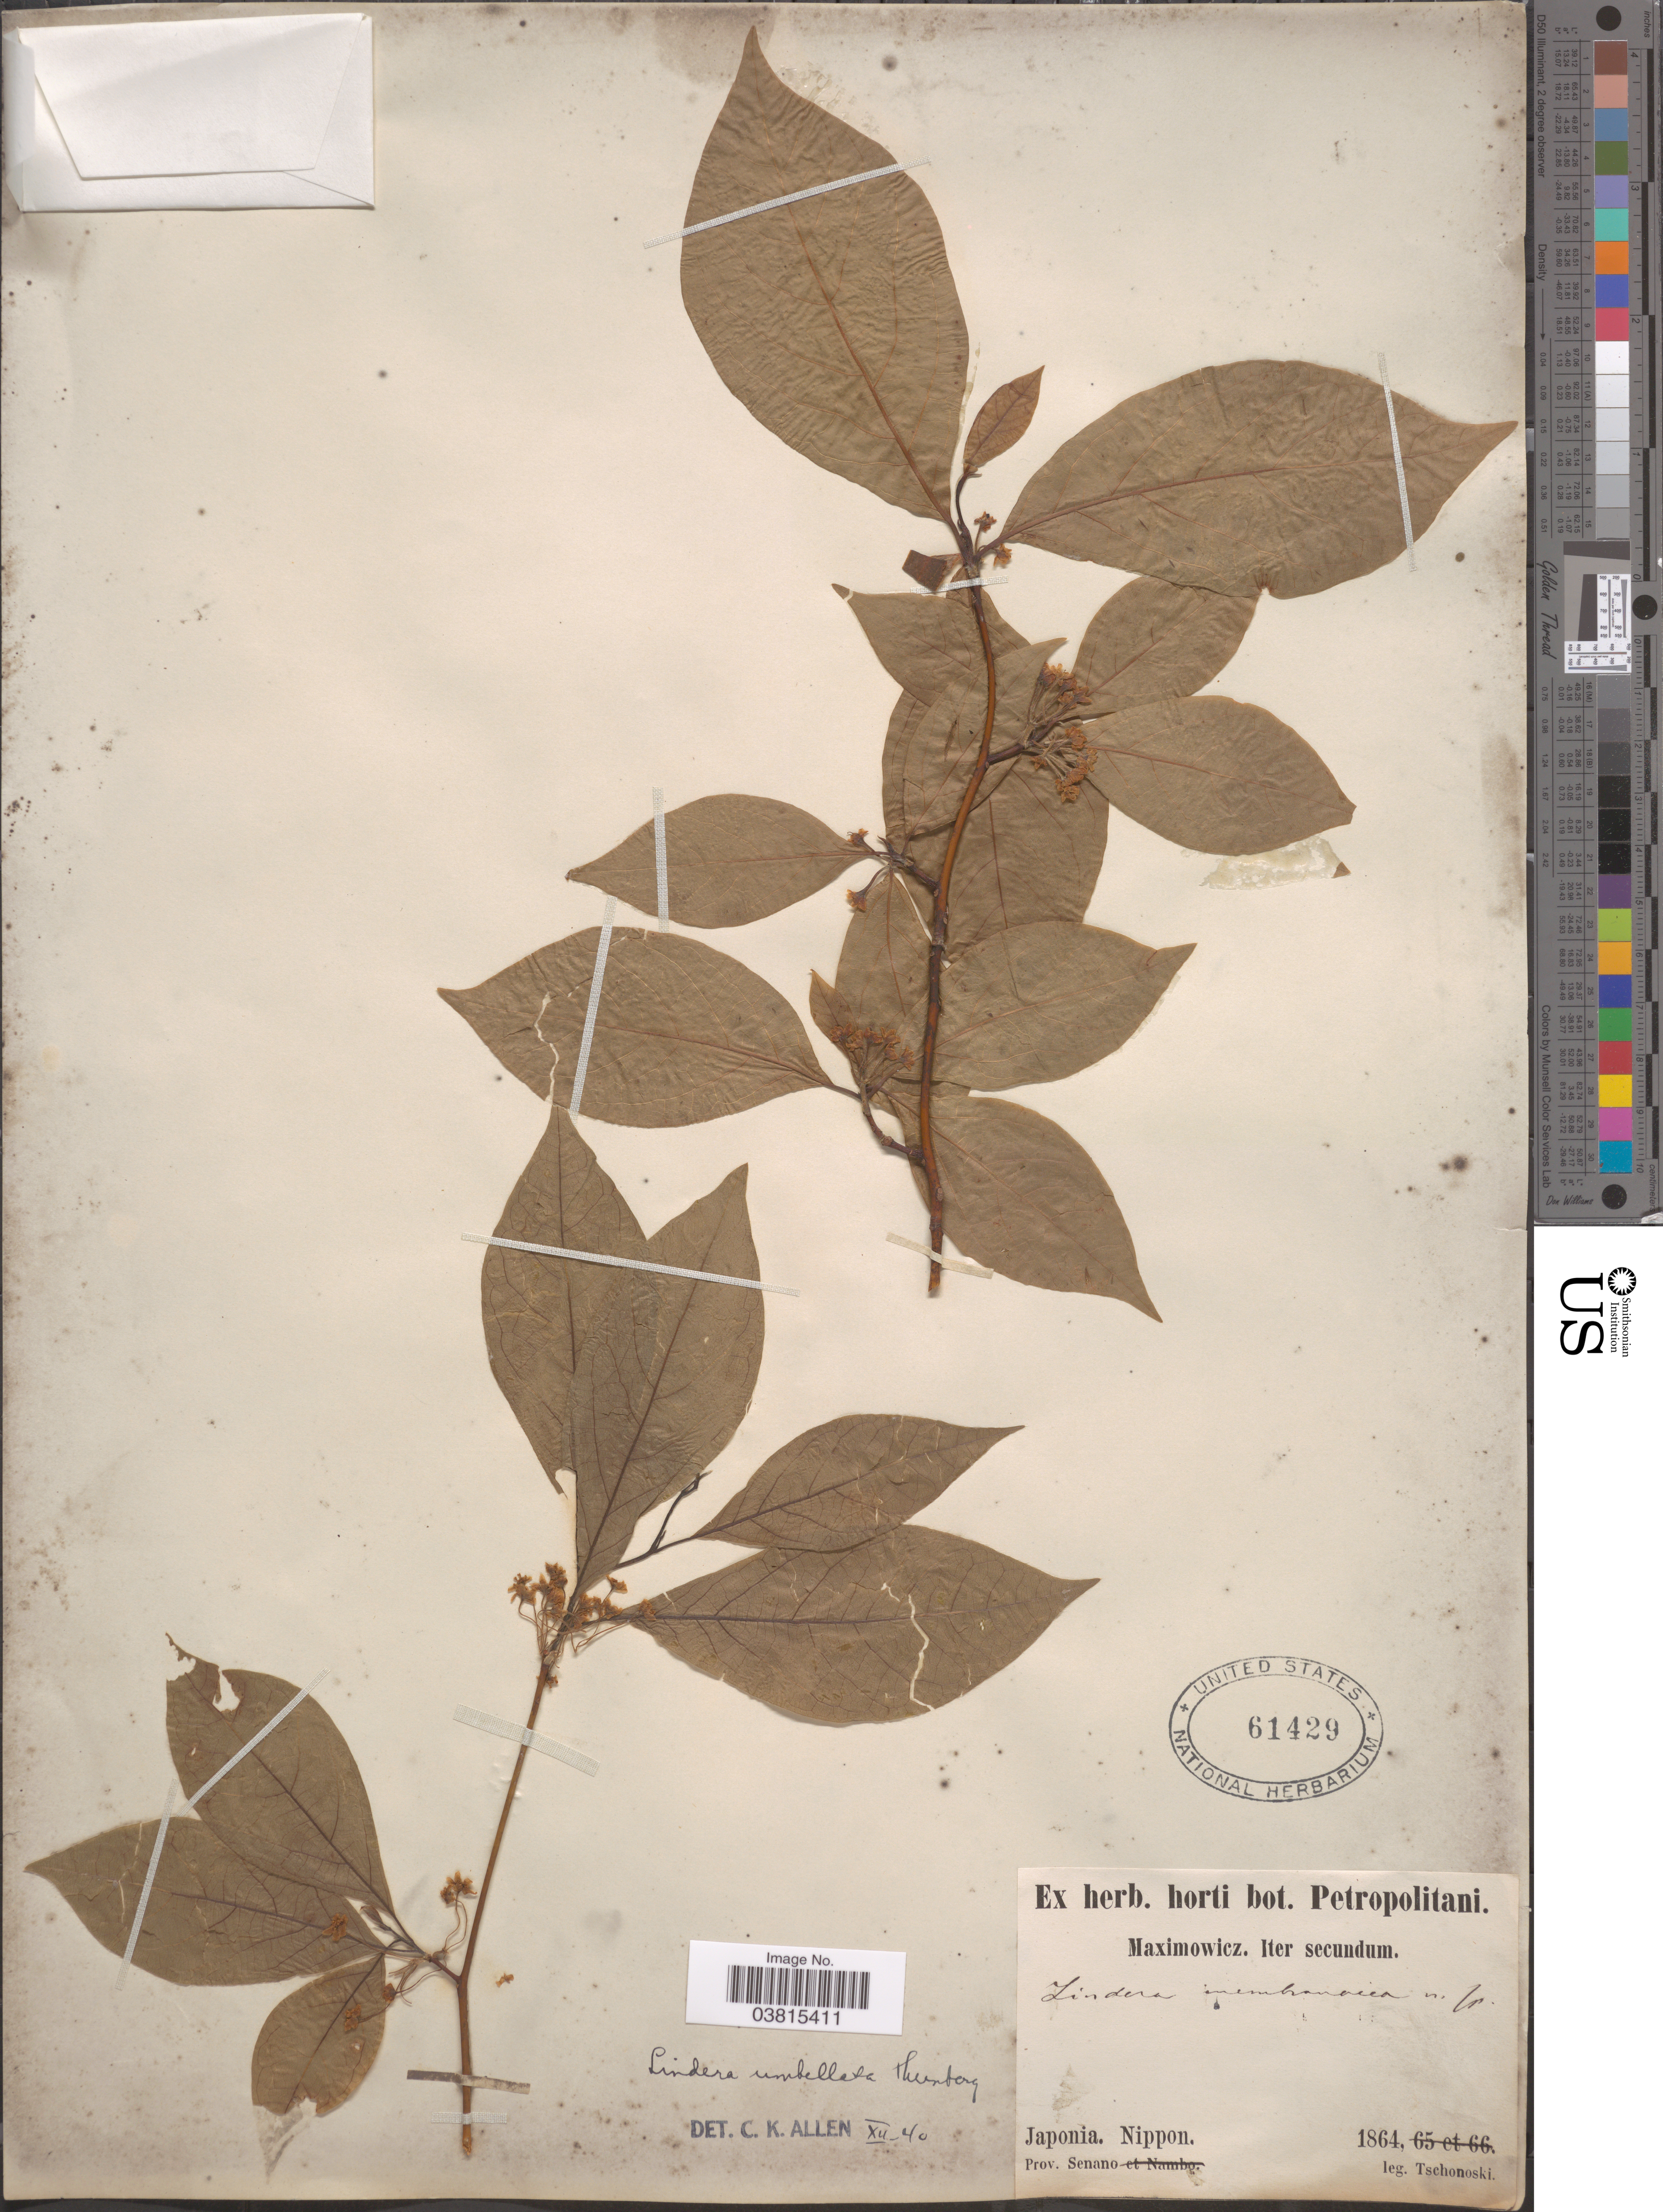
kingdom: Plantae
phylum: Tracheophyta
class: Magnoliopsida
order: Laurales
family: Lauraceae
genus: Lindera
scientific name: Lindera umbellata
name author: Thunb.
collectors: -. Tschonoski & -. Maximowicz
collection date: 1864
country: Japan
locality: Nippon. Prov. Senano.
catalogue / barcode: US 61429